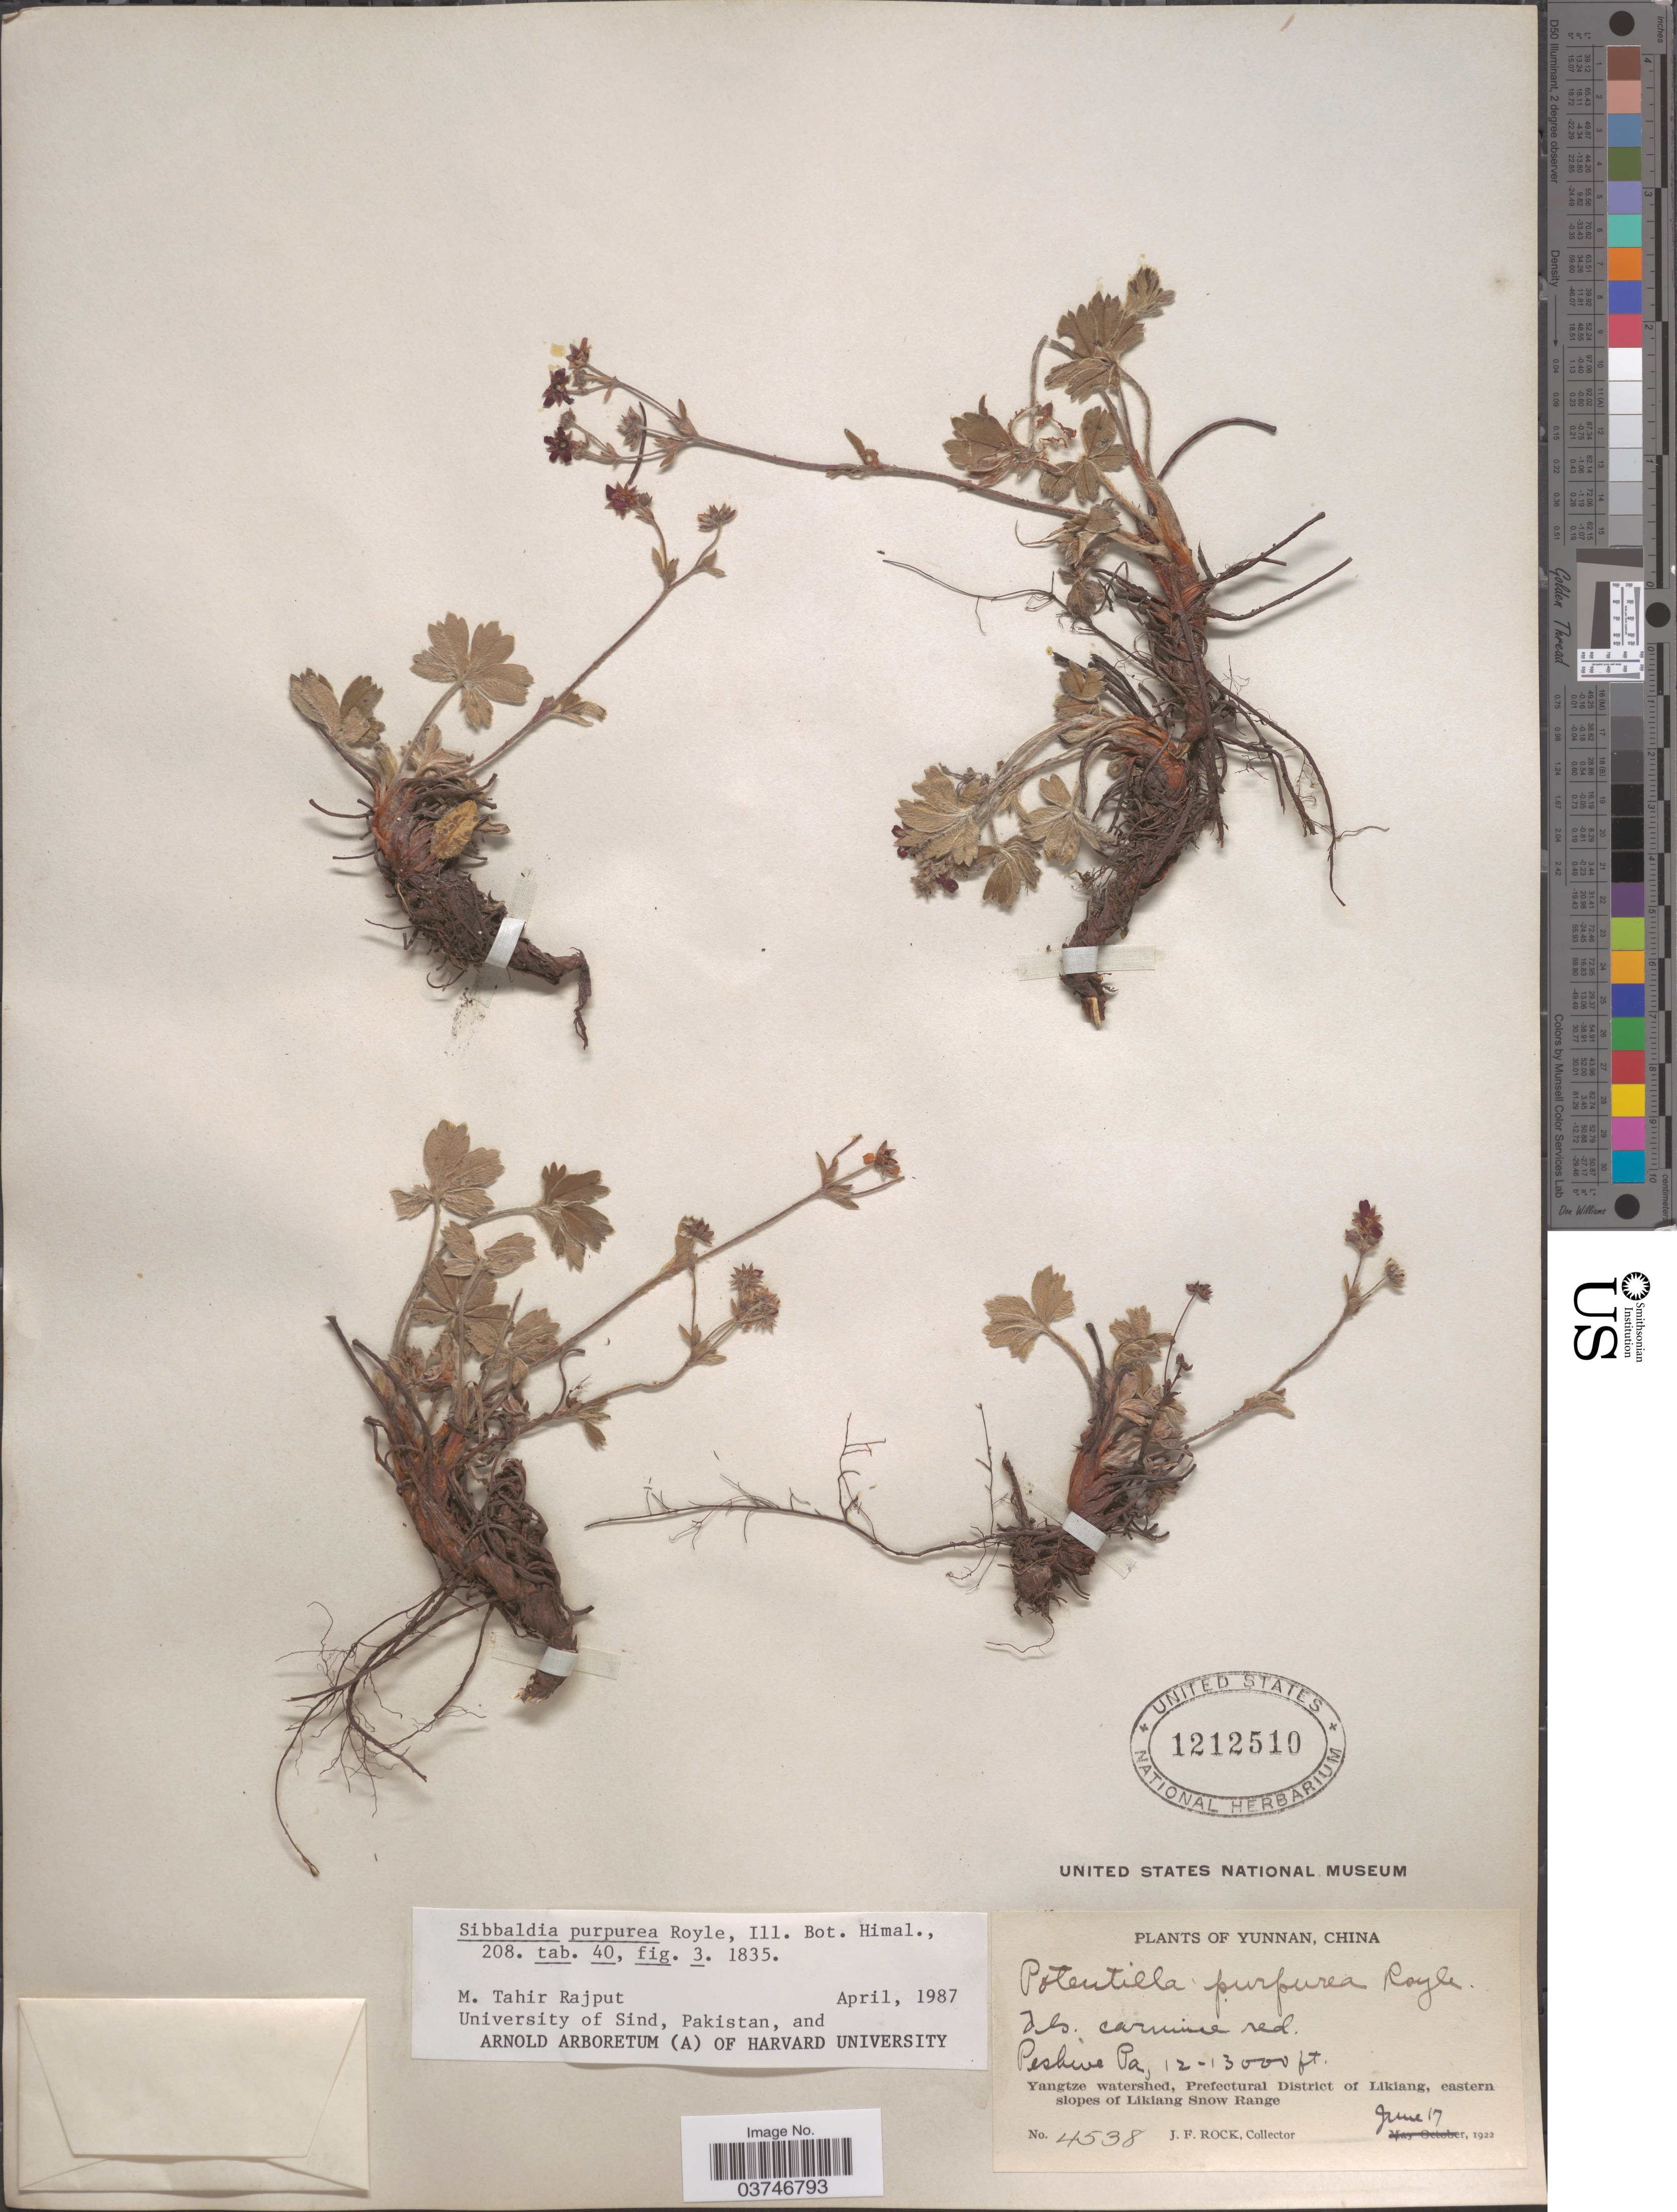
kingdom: Plantae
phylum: Tracheophyta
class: Magnoliopsida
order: Rosales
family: Rosaceae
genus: Sibbaldia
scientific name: Sibbaldia purpurea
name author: Royle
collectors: J. Rock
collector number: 4538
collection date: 1922-06-17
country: China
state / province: Yunnan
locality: Peshuve [interpreted] Pa. Yangtze watershed, Prefectural District of Likiang, eastern slopes of Likiang Snow Range.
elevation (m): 3658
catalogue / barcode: US 1212510